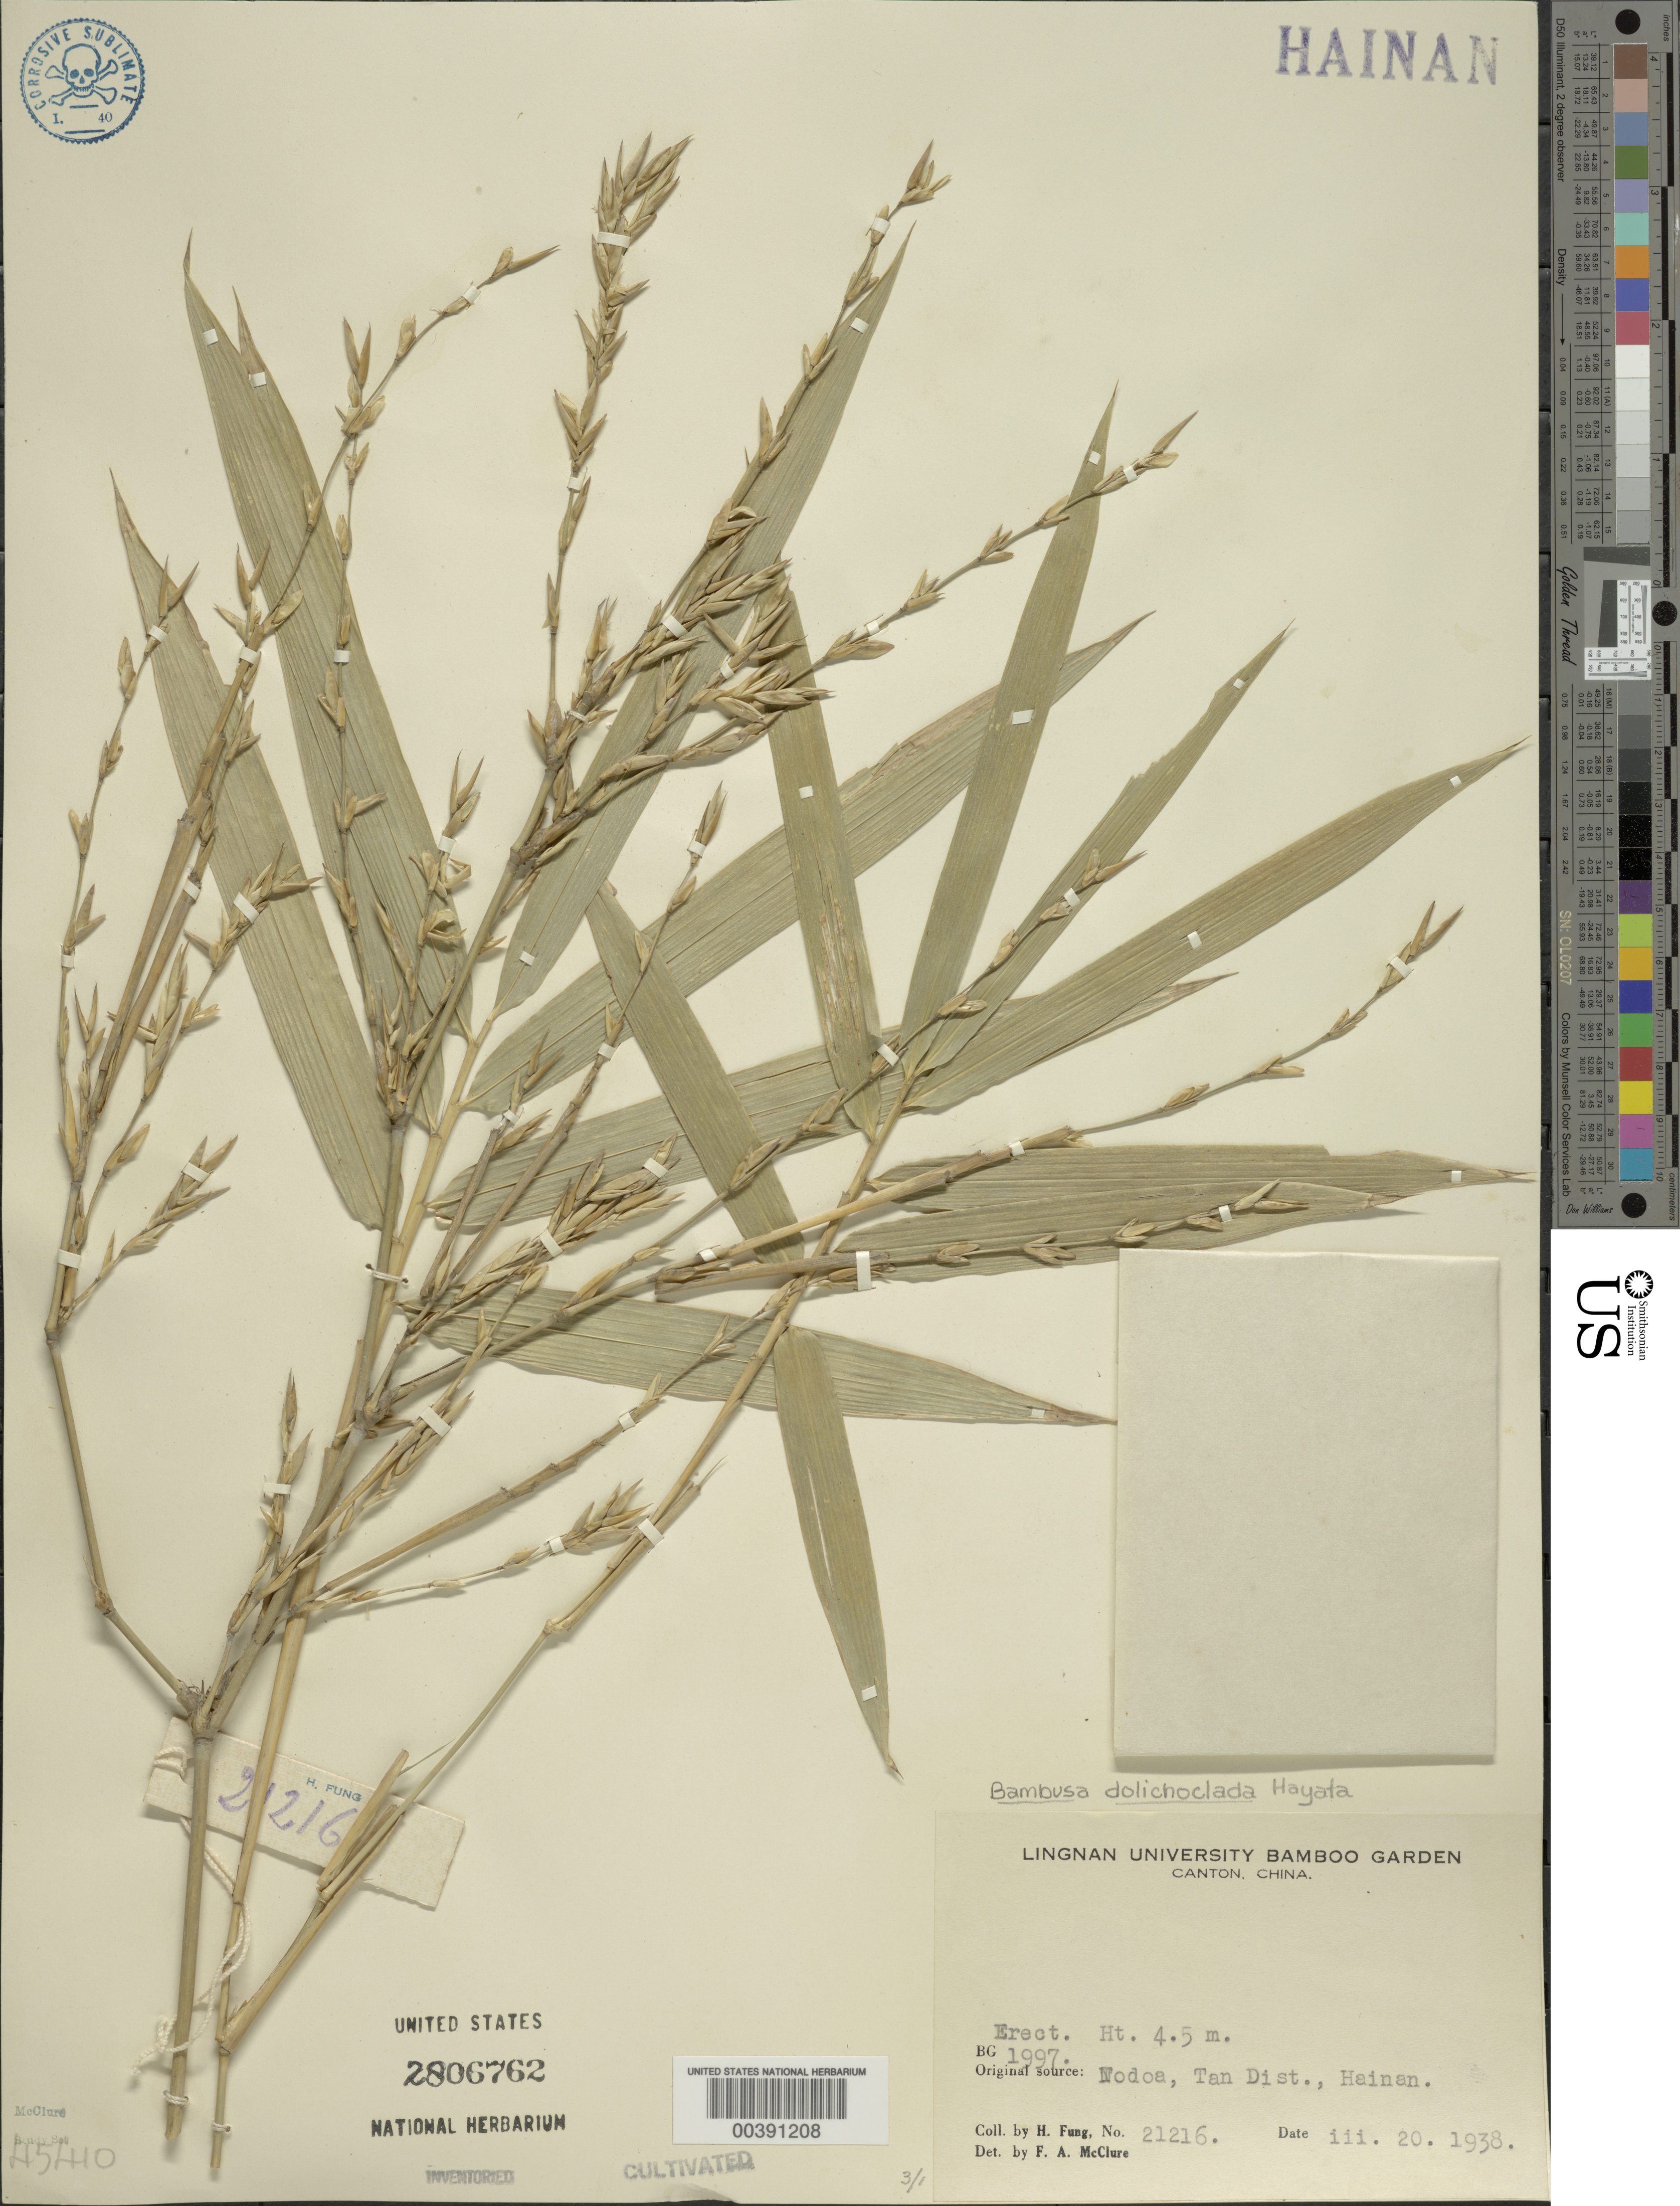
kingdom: Plantae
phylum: Tracheophyta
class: Liliopsida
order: Poales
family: Poaceae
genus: Bambusa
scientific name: Bambusa dolichoclada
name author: Hayata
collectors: H. L. Fung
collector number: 21216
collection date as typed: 20 Mar 1938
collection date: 1938-03-20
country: China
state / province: Guangdong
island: Honam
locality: Lingnan univ. bg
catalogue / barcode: US 2806762